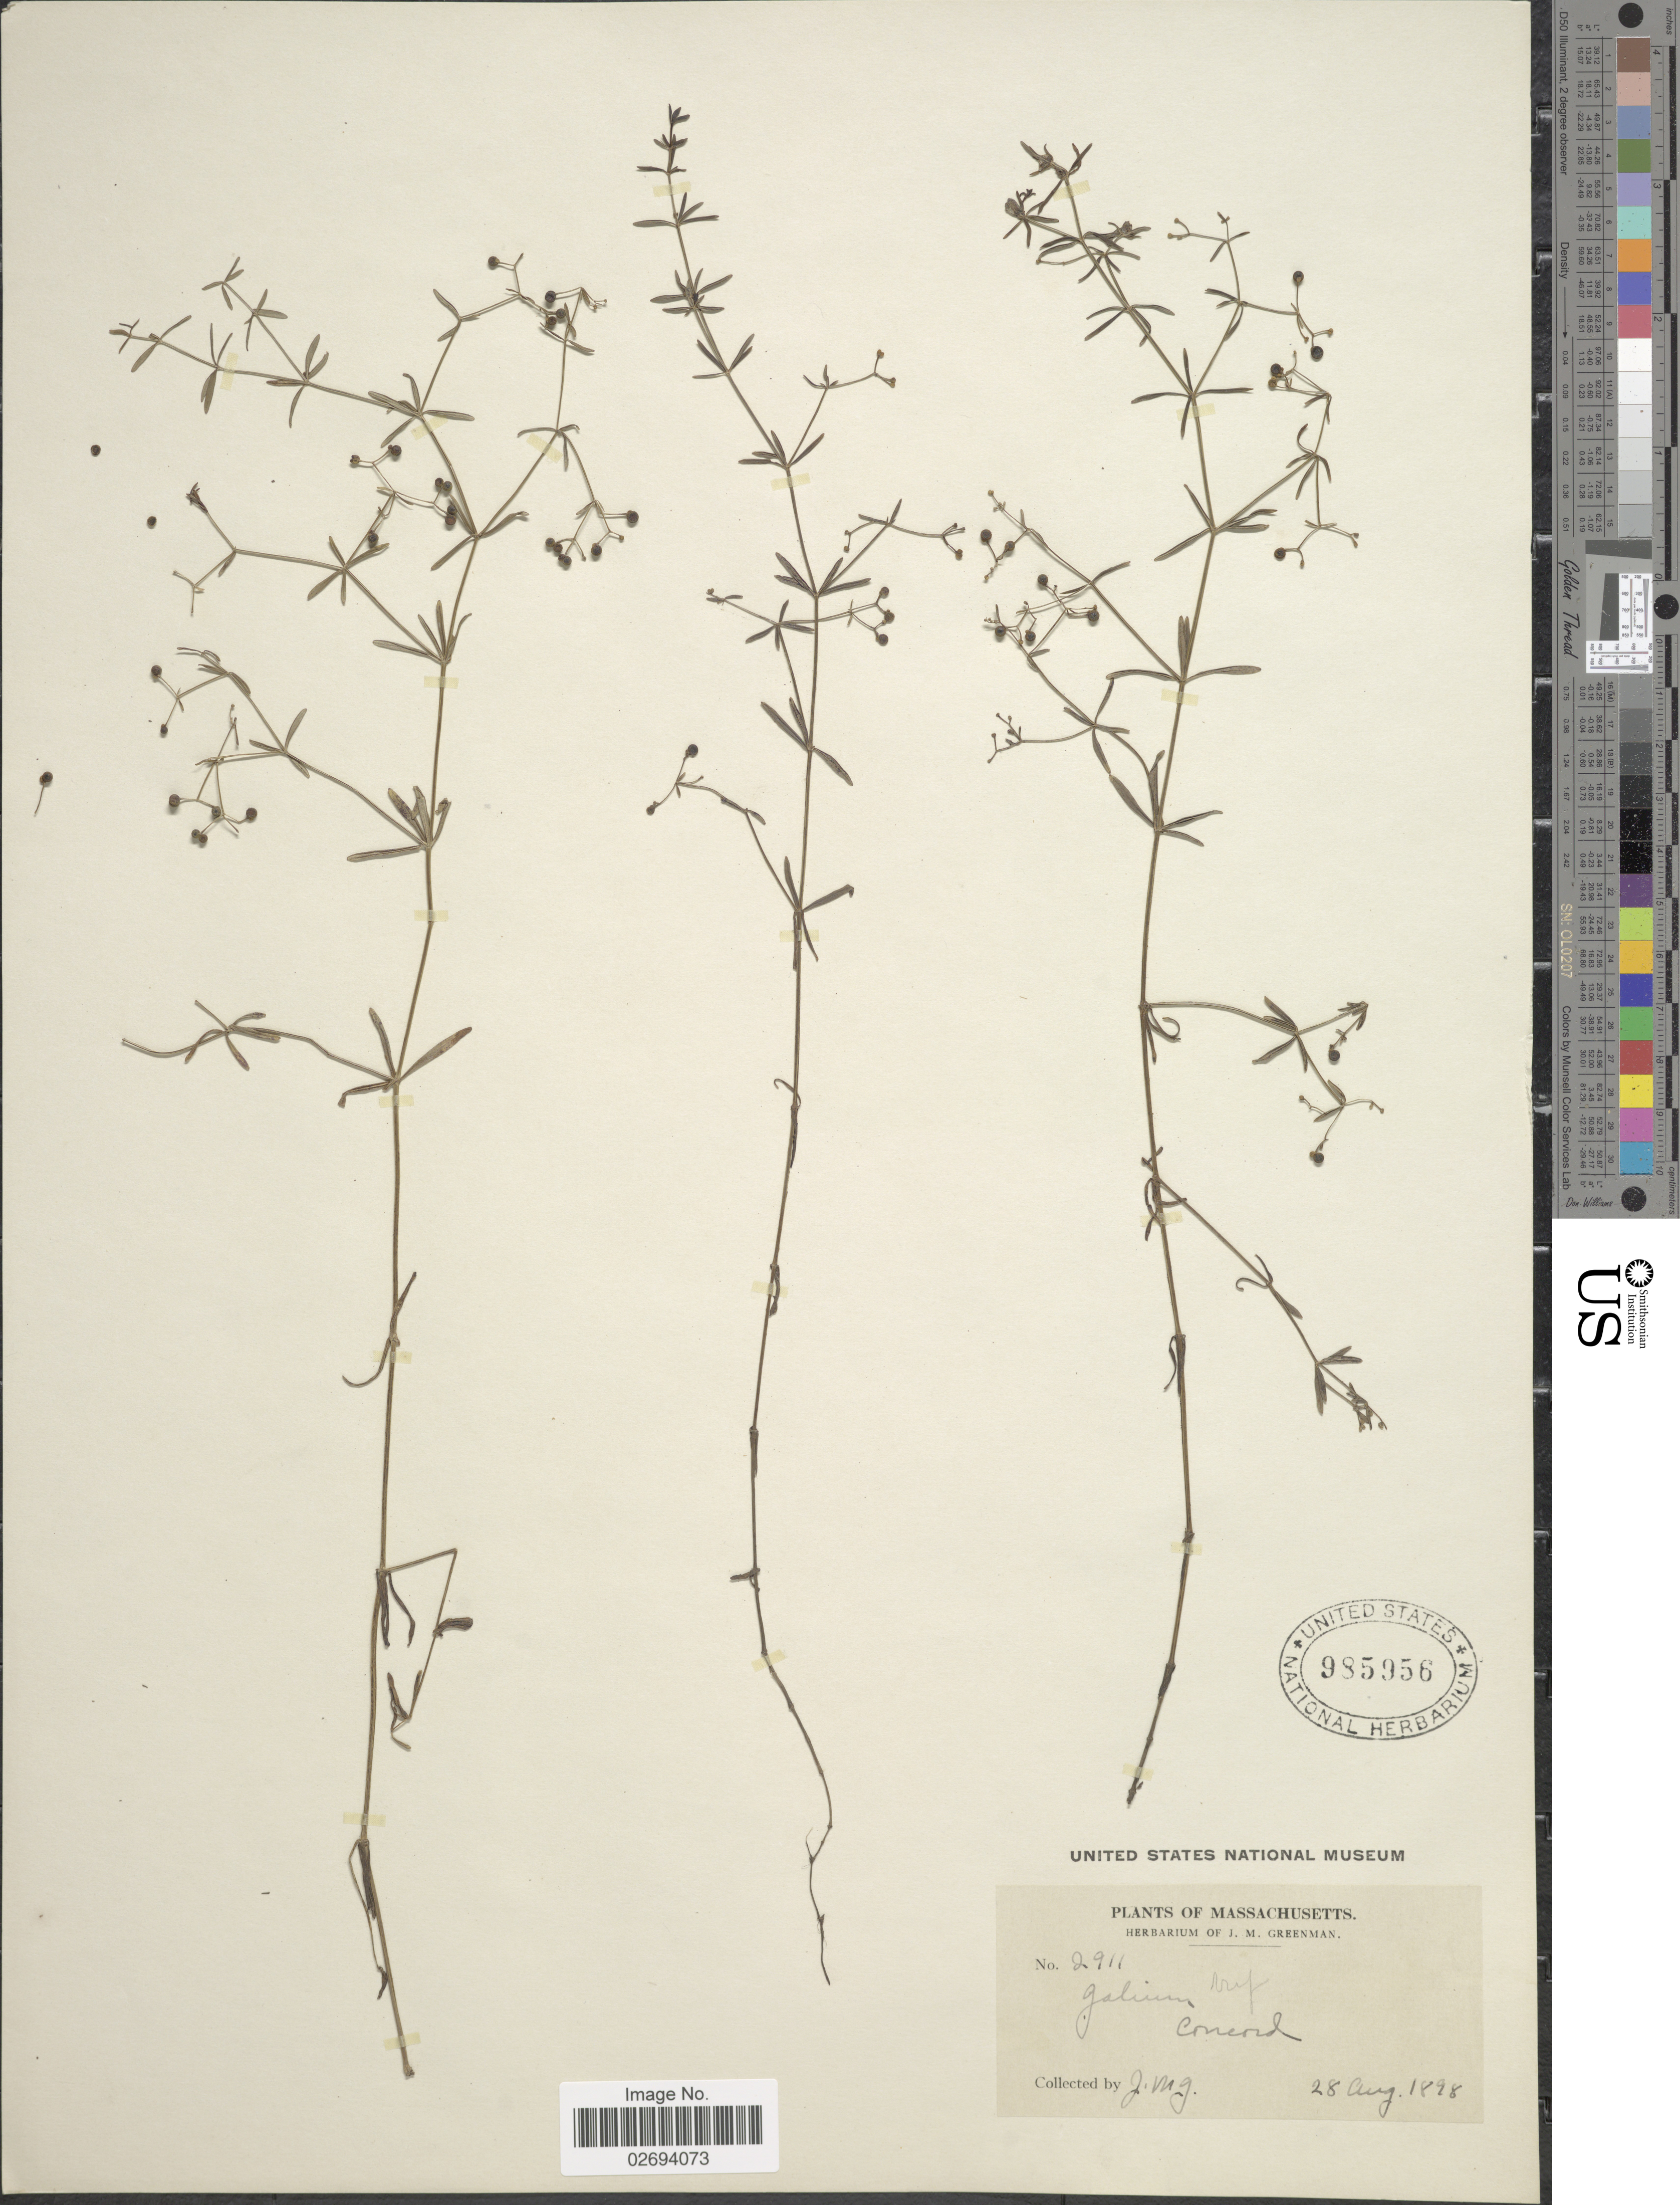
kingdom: Plantae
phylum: Tracheophyta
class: Magnoliopsida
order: Gentianales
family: Rubiaceae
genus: Galium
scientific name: Galium trifidum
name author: L.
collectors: J. M. Greenman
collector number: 2911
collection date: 1898-08-28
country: United States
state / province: Massachusetts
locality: Concord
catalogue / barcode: US 985956